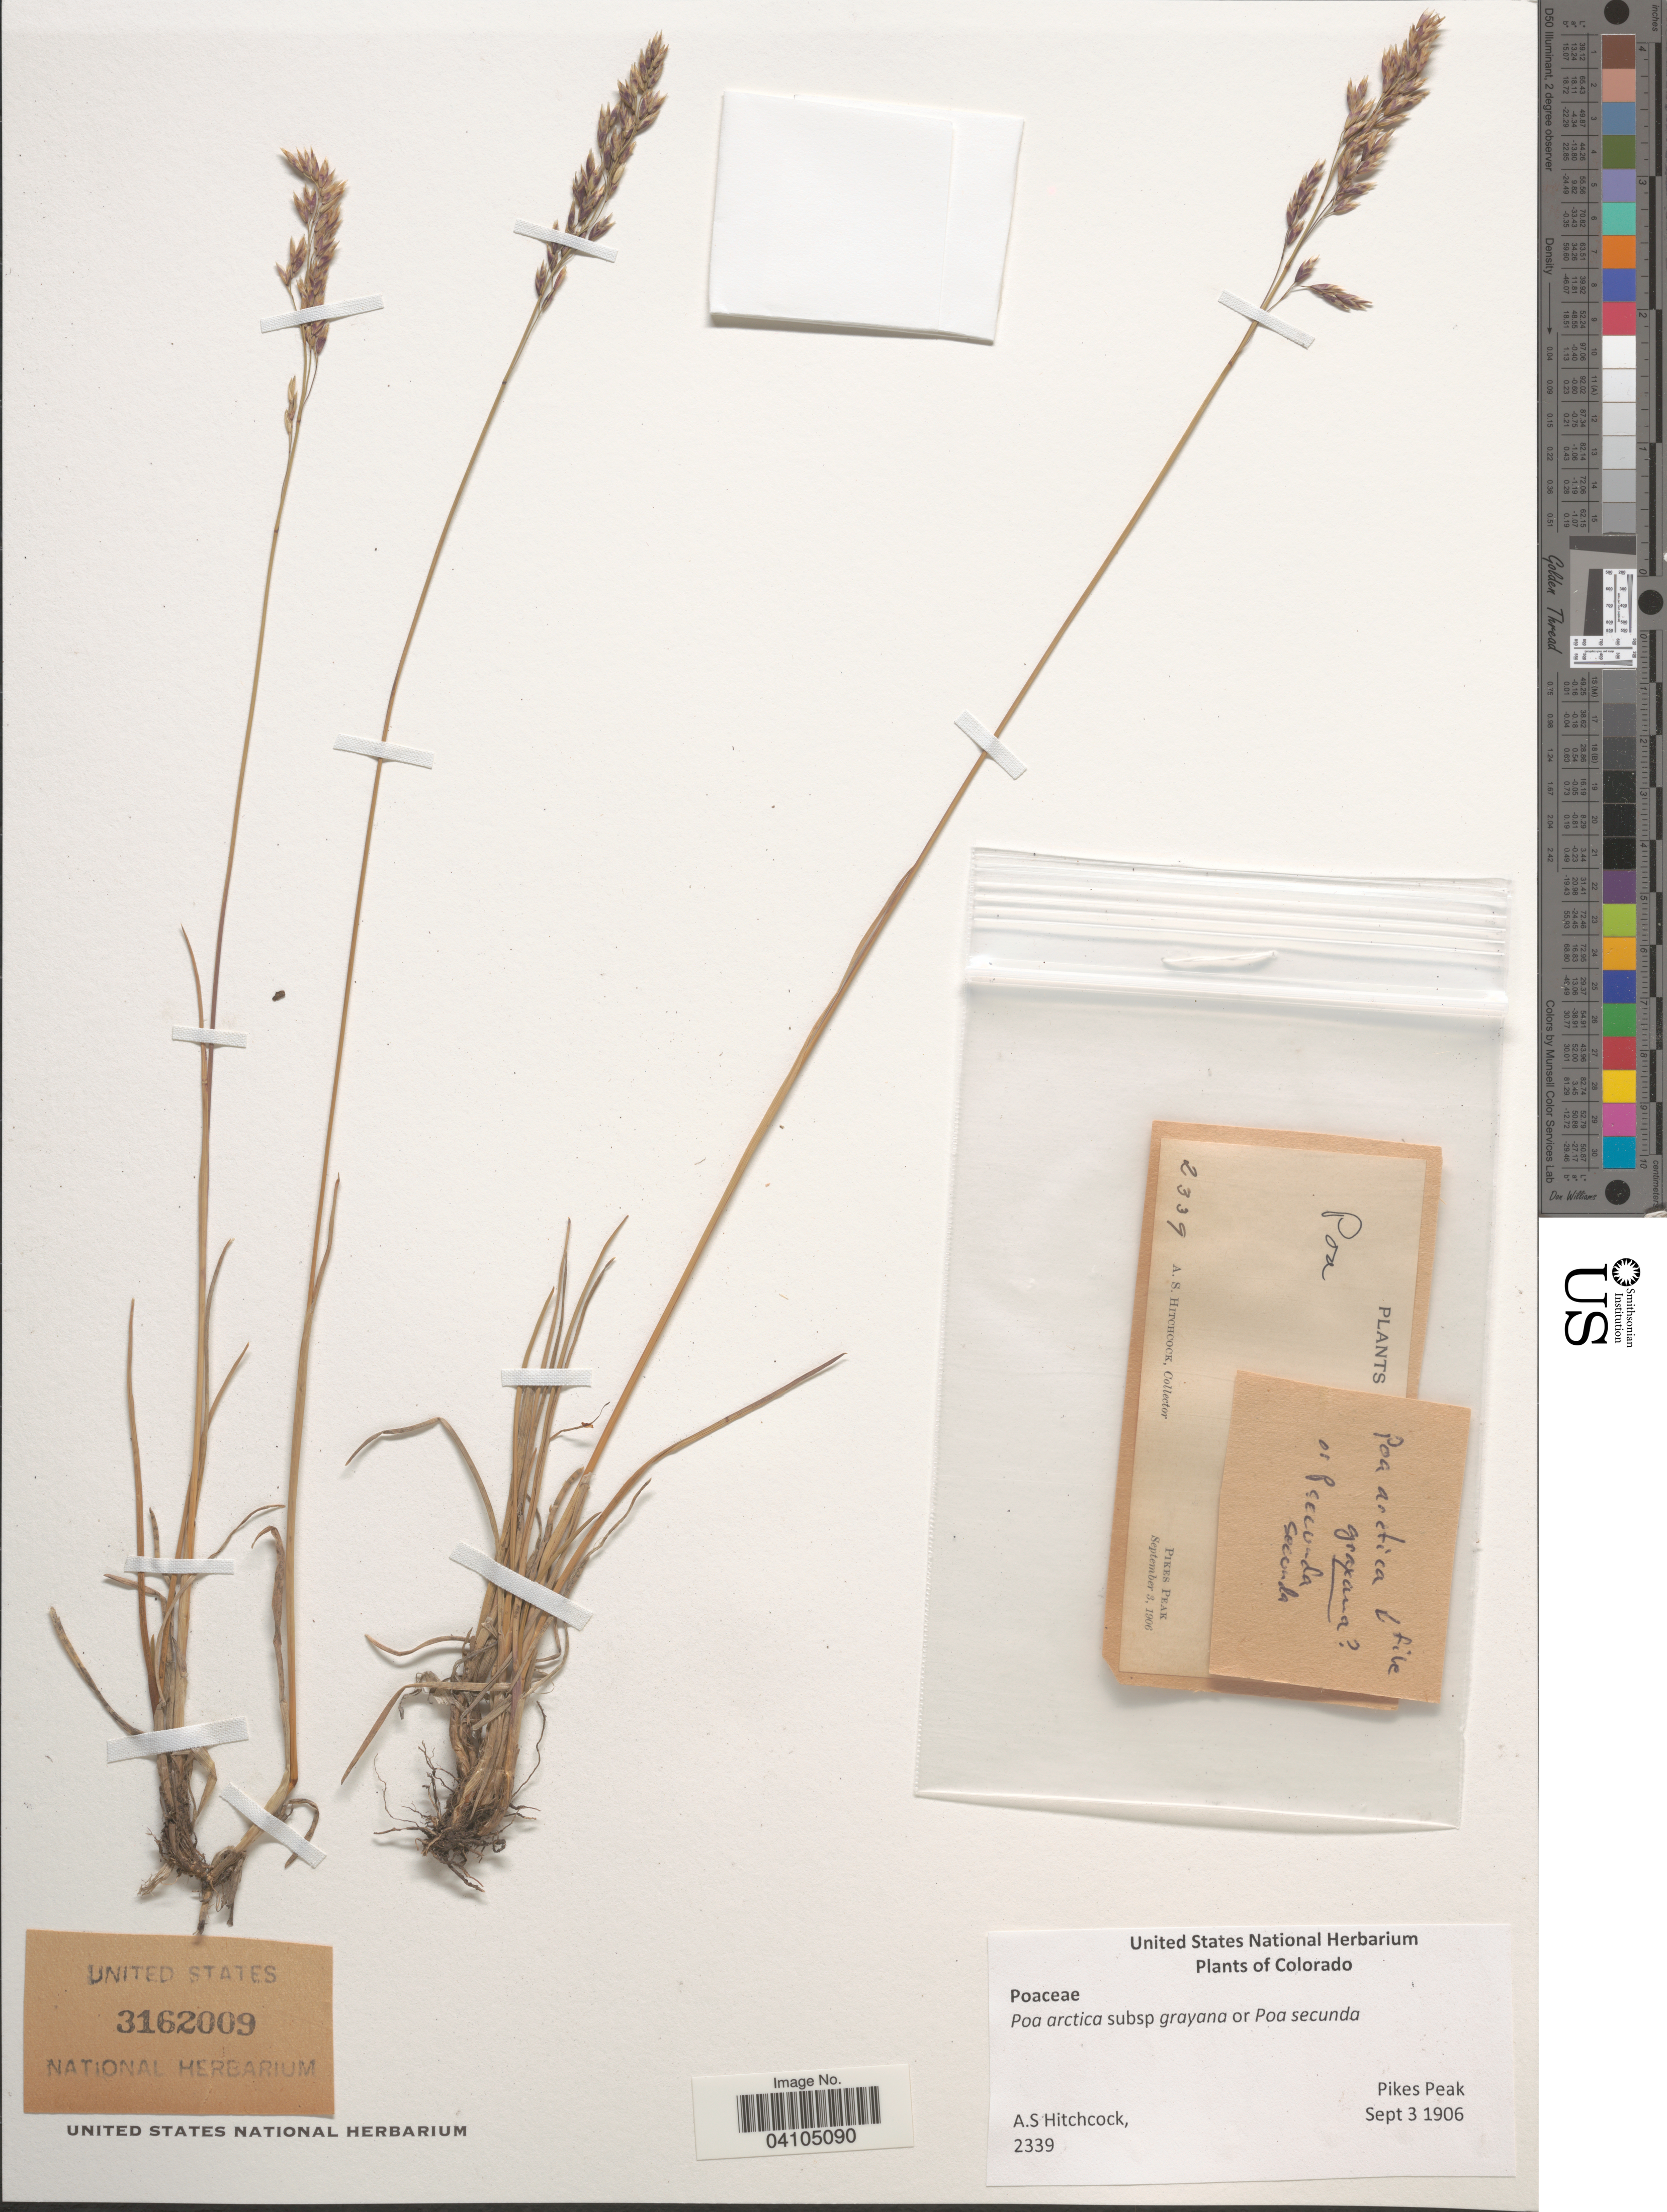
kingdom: Plantae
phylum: Tracheophyta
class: Liliopsida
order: Poales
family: Poaceae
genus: Poa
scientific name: Poa arctica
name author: R. Br.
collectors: A. S. Hitchcock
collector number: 2339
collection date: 1906-09-03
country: United States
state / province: Colorado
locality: Pikes Peak.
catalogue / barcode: US 3162009